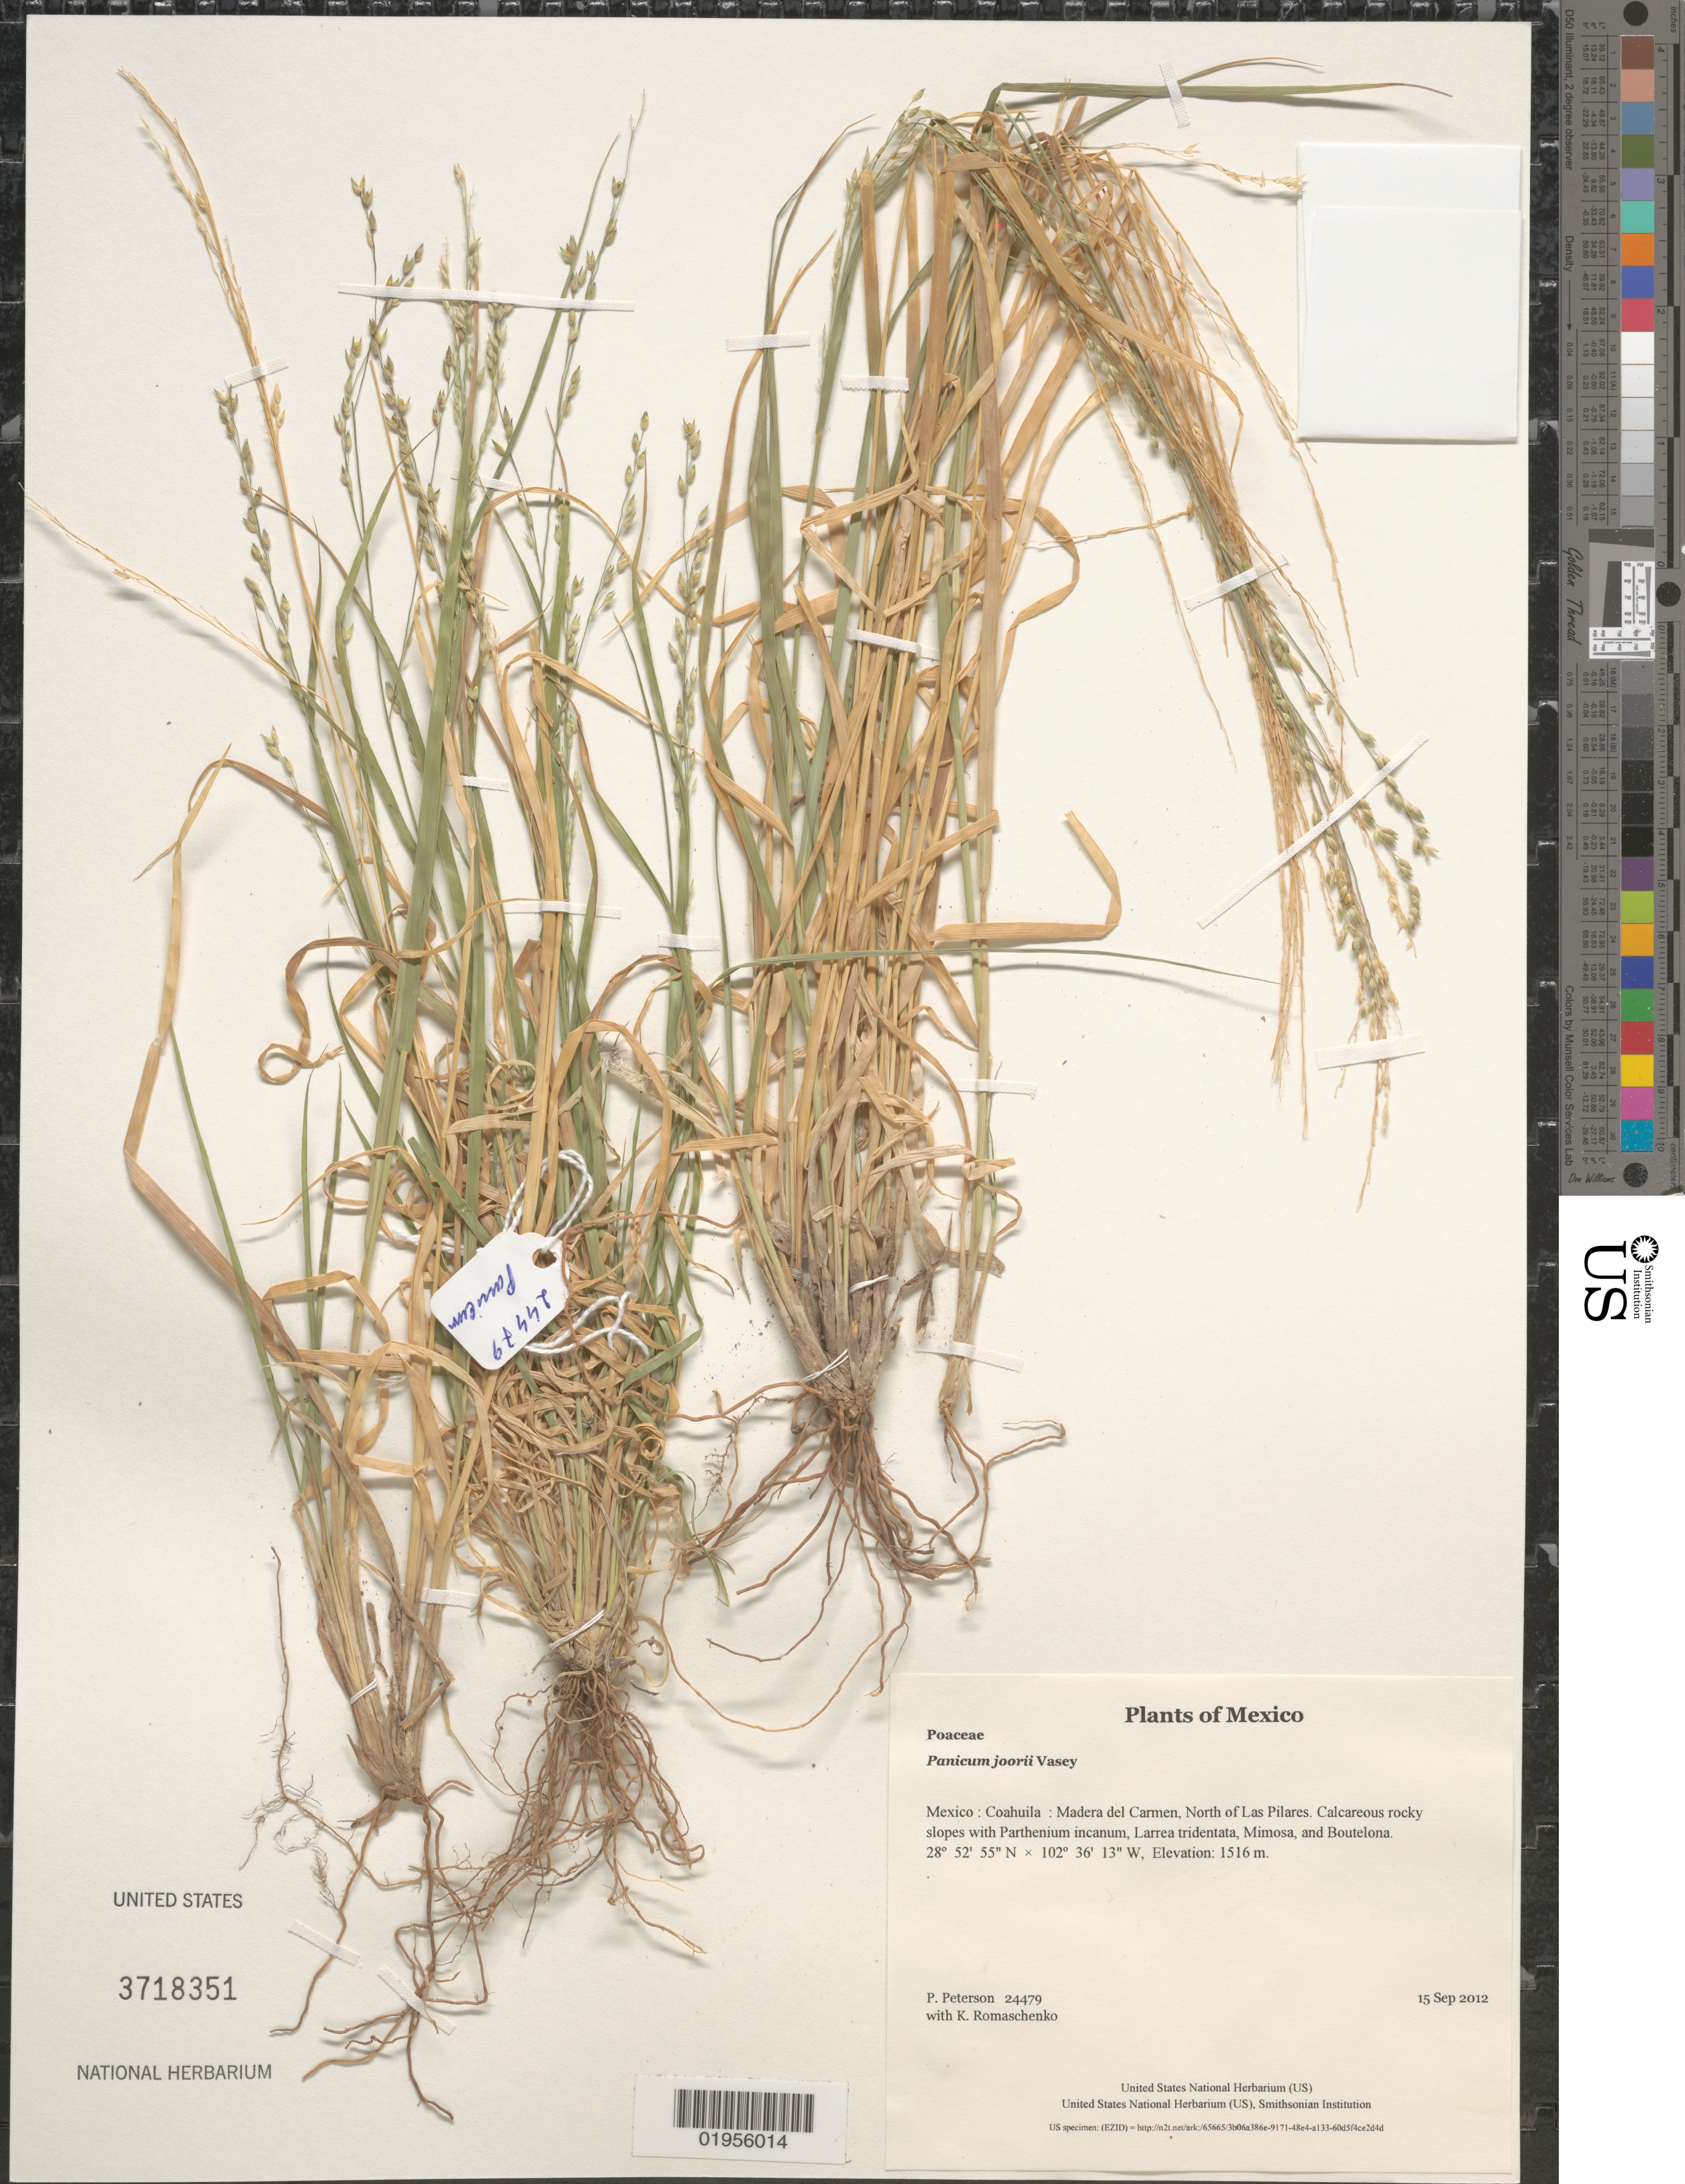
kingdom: Plantae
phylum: Tracheophyta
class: Liliopsida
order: Poales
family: Poaceae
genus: Panicum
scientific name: Panicum sp.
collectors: P. M. Peterson & K. Romaschenko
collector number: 24479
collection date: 2012-09-15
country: Mexico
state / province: Coahuila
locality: Madera del Carmen, North of Las Pilares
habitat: Calcareous rocky slopes with Parthenium incanum, Larrea tridentata, Mimosa, and Boutelona.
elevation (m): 1516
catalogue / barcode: US 3718351